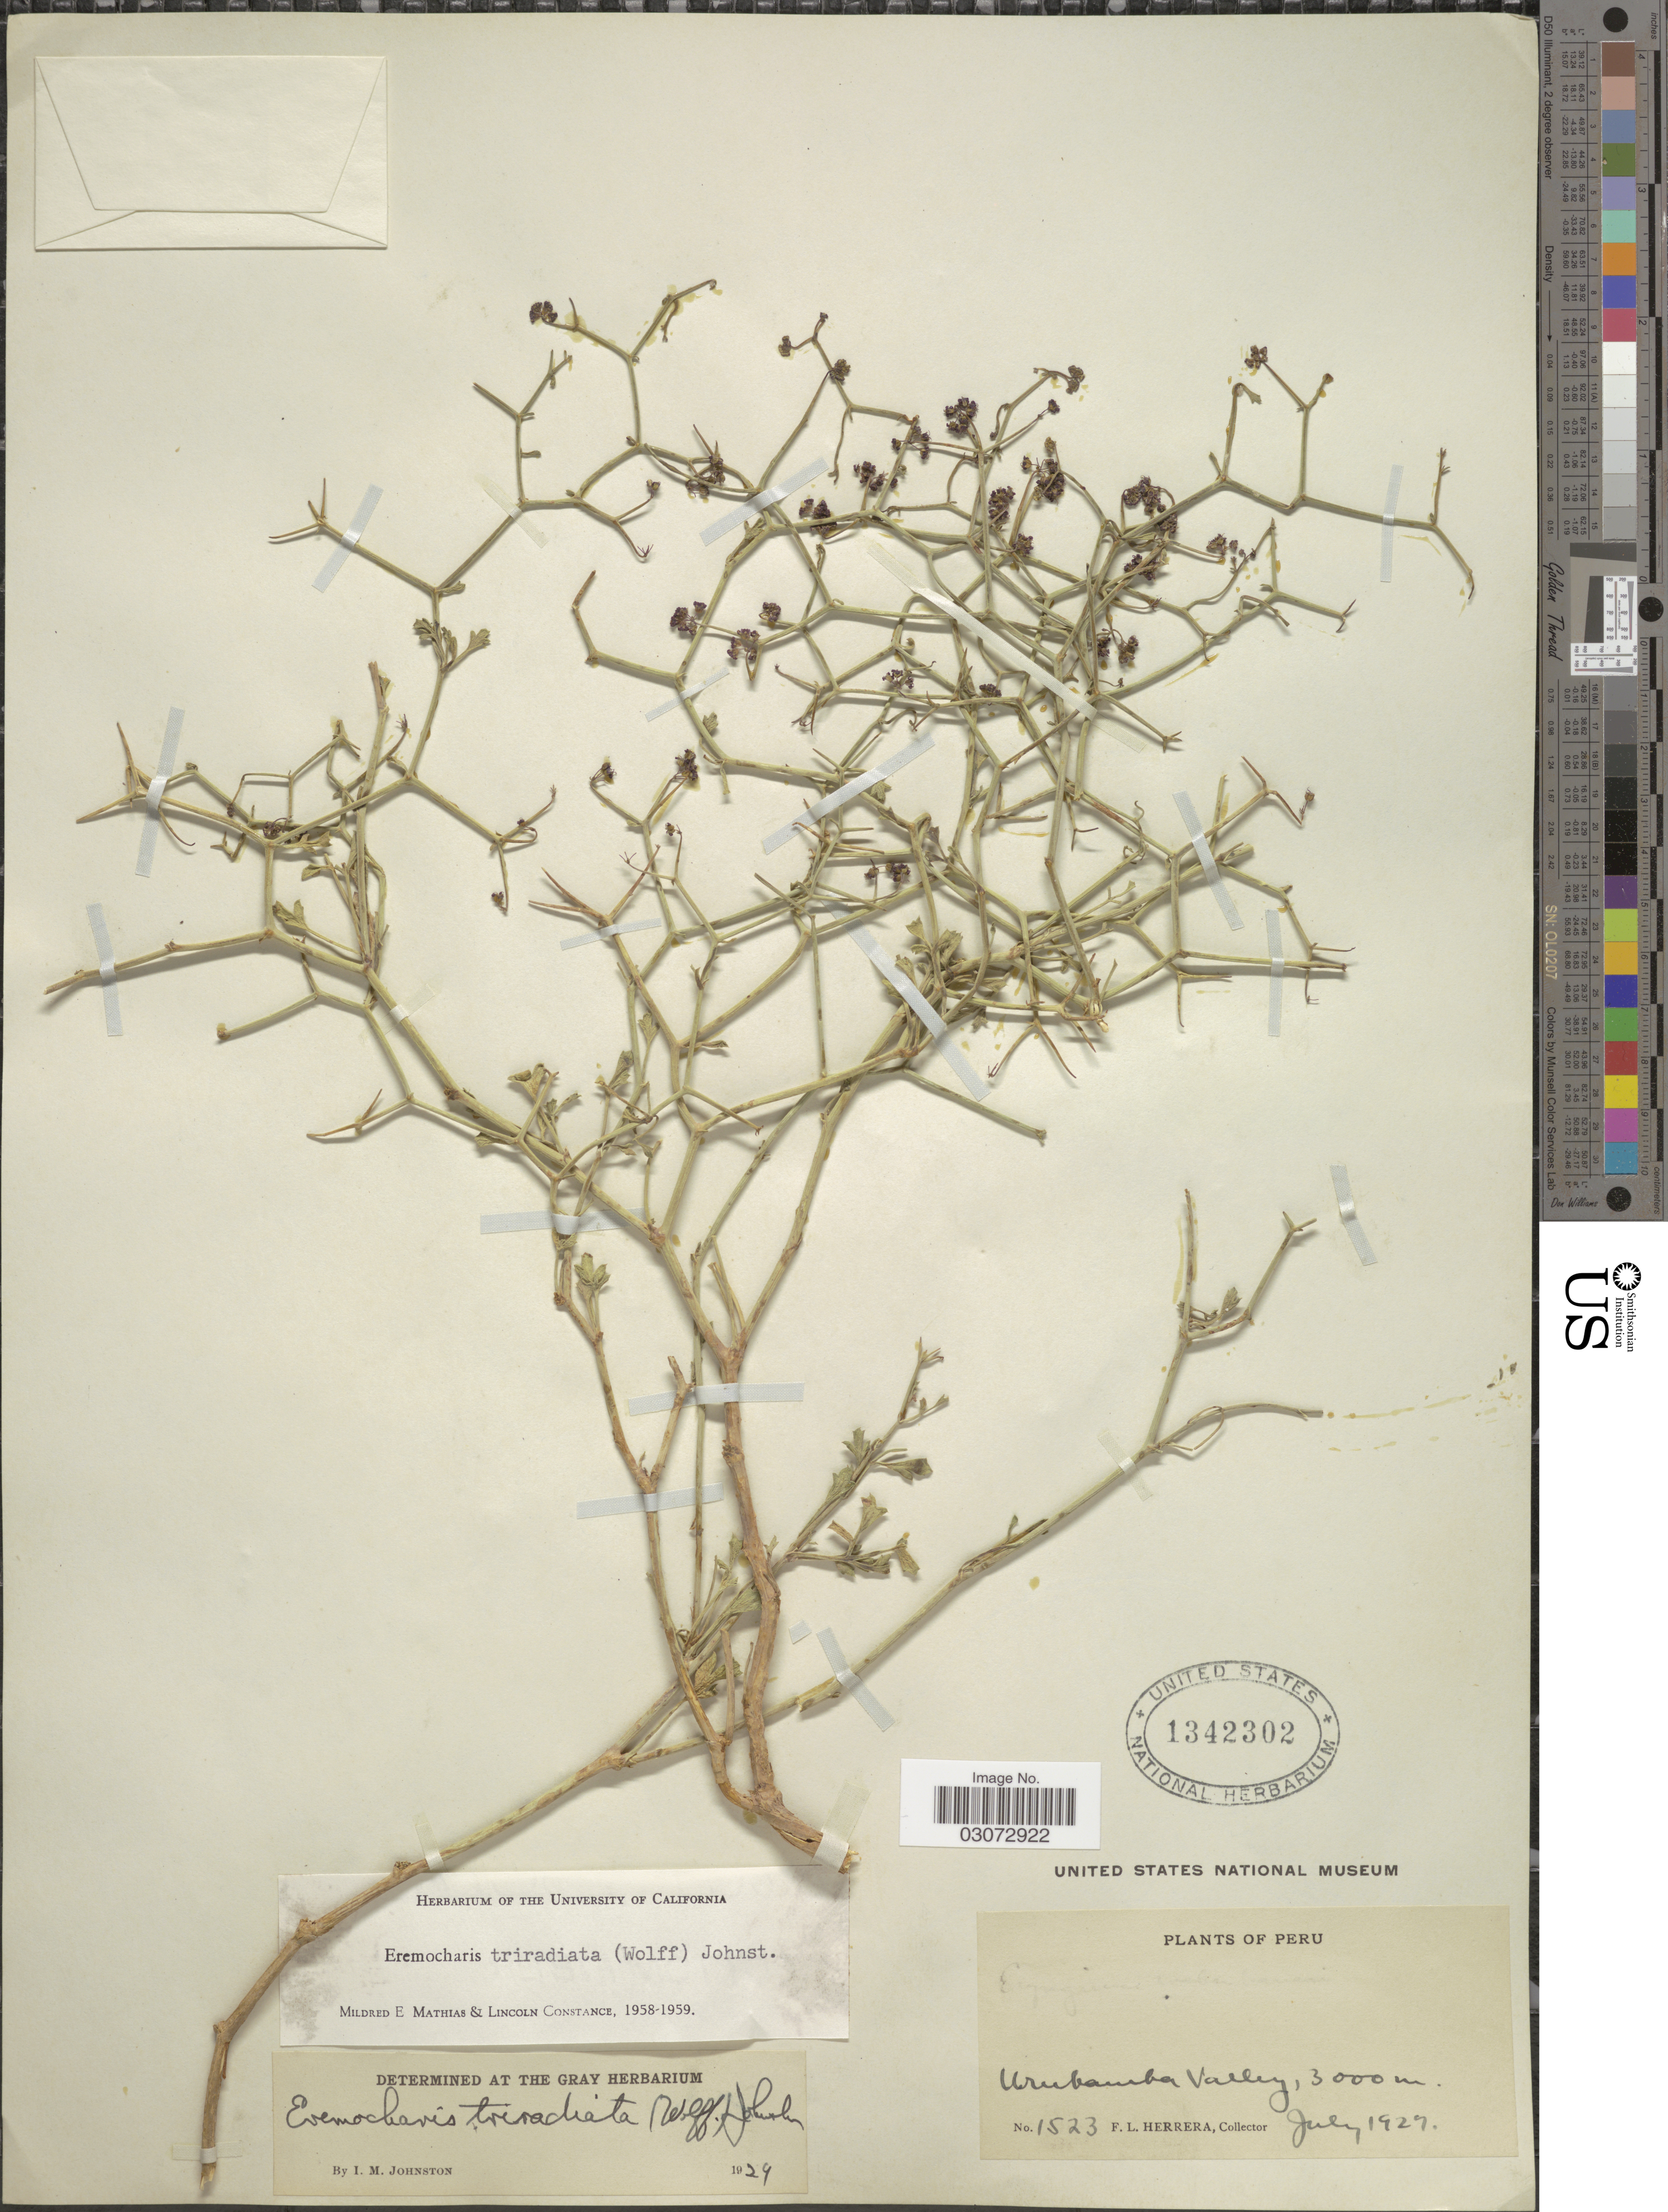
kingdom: Plantae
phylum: Tracheophyta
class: Magnoliopsida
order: Apiales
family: Apiaceae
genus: Eremocharis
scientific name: Eremocharis tripartita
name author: Mathias & Constance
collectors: F. L. Herrera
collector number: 1523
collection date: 1927-07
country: Peru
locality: Urubamba Valley.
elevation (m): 3000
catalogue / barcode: US 1342302